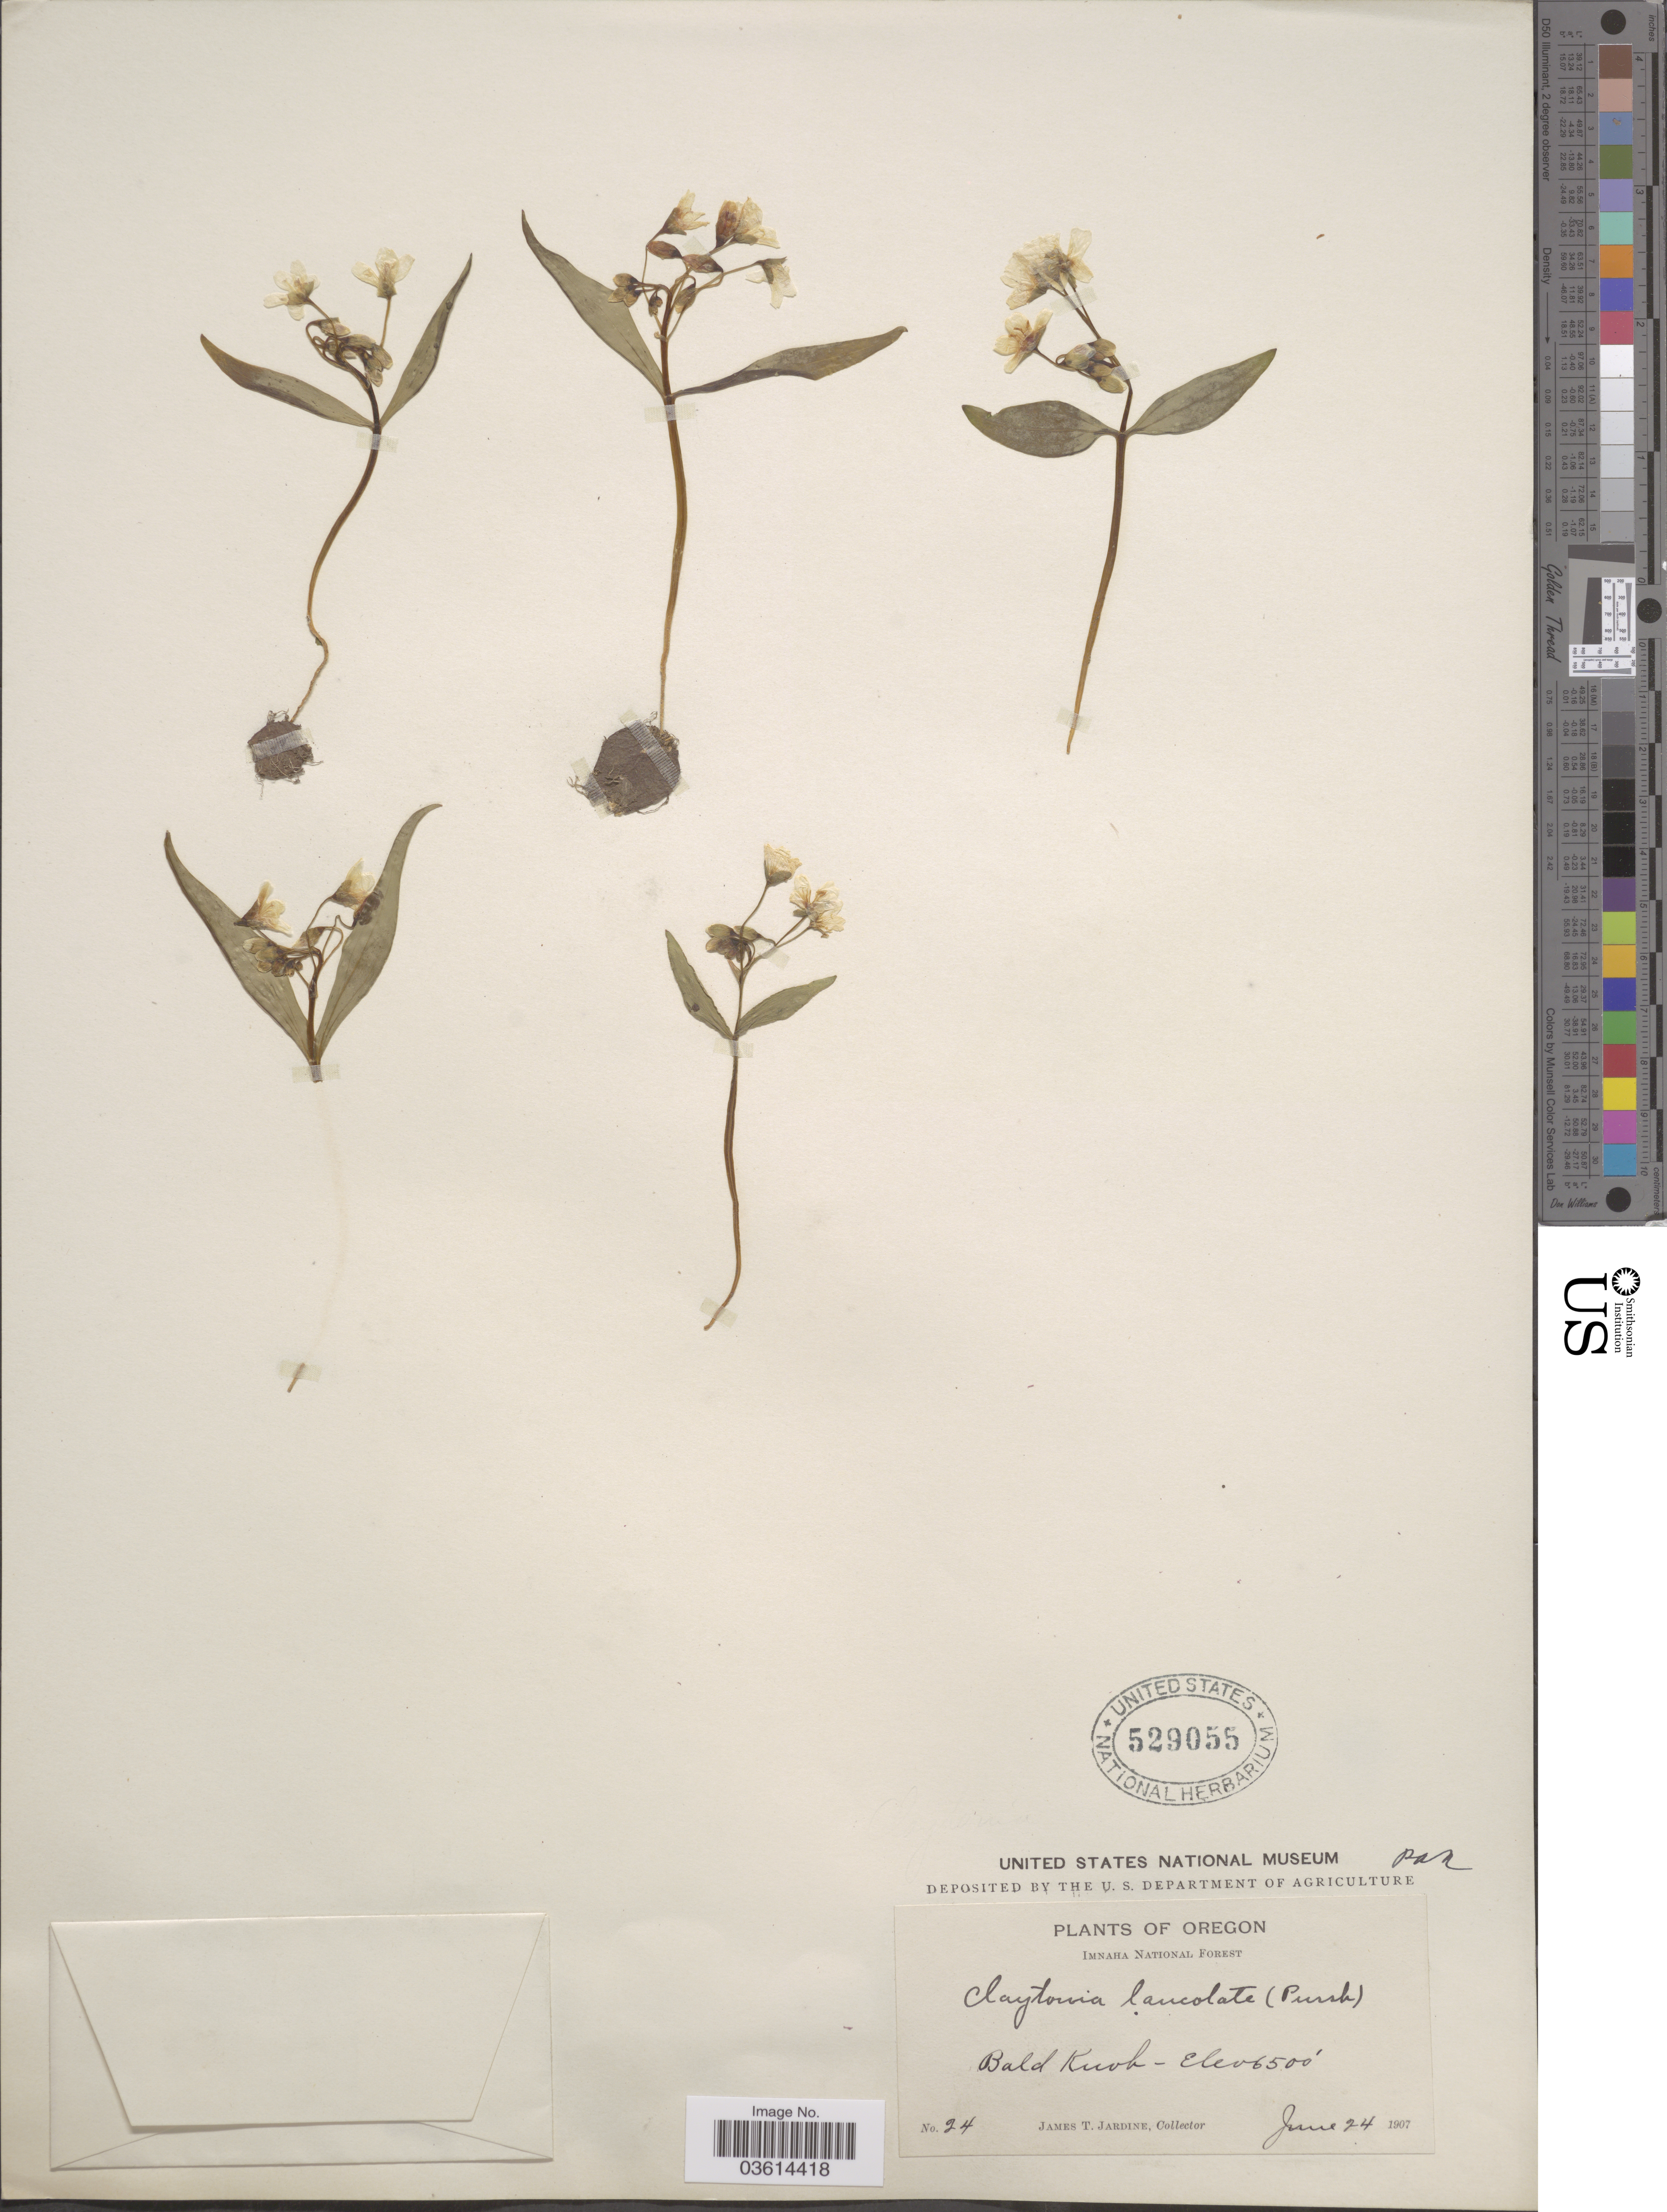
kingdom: Plantae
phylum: Tracheophyta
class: Magnoliopsida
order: Caryophyllales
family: Montiaceae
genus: Claytonia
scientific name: Claytonia lanceolata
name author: Pursh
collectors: J. T. Jardine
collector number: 24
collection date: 1907-06-24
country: United States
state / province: Oregon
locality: Imnaha National Forest. Bald Knob.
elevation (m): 1981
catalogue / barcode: US 529055